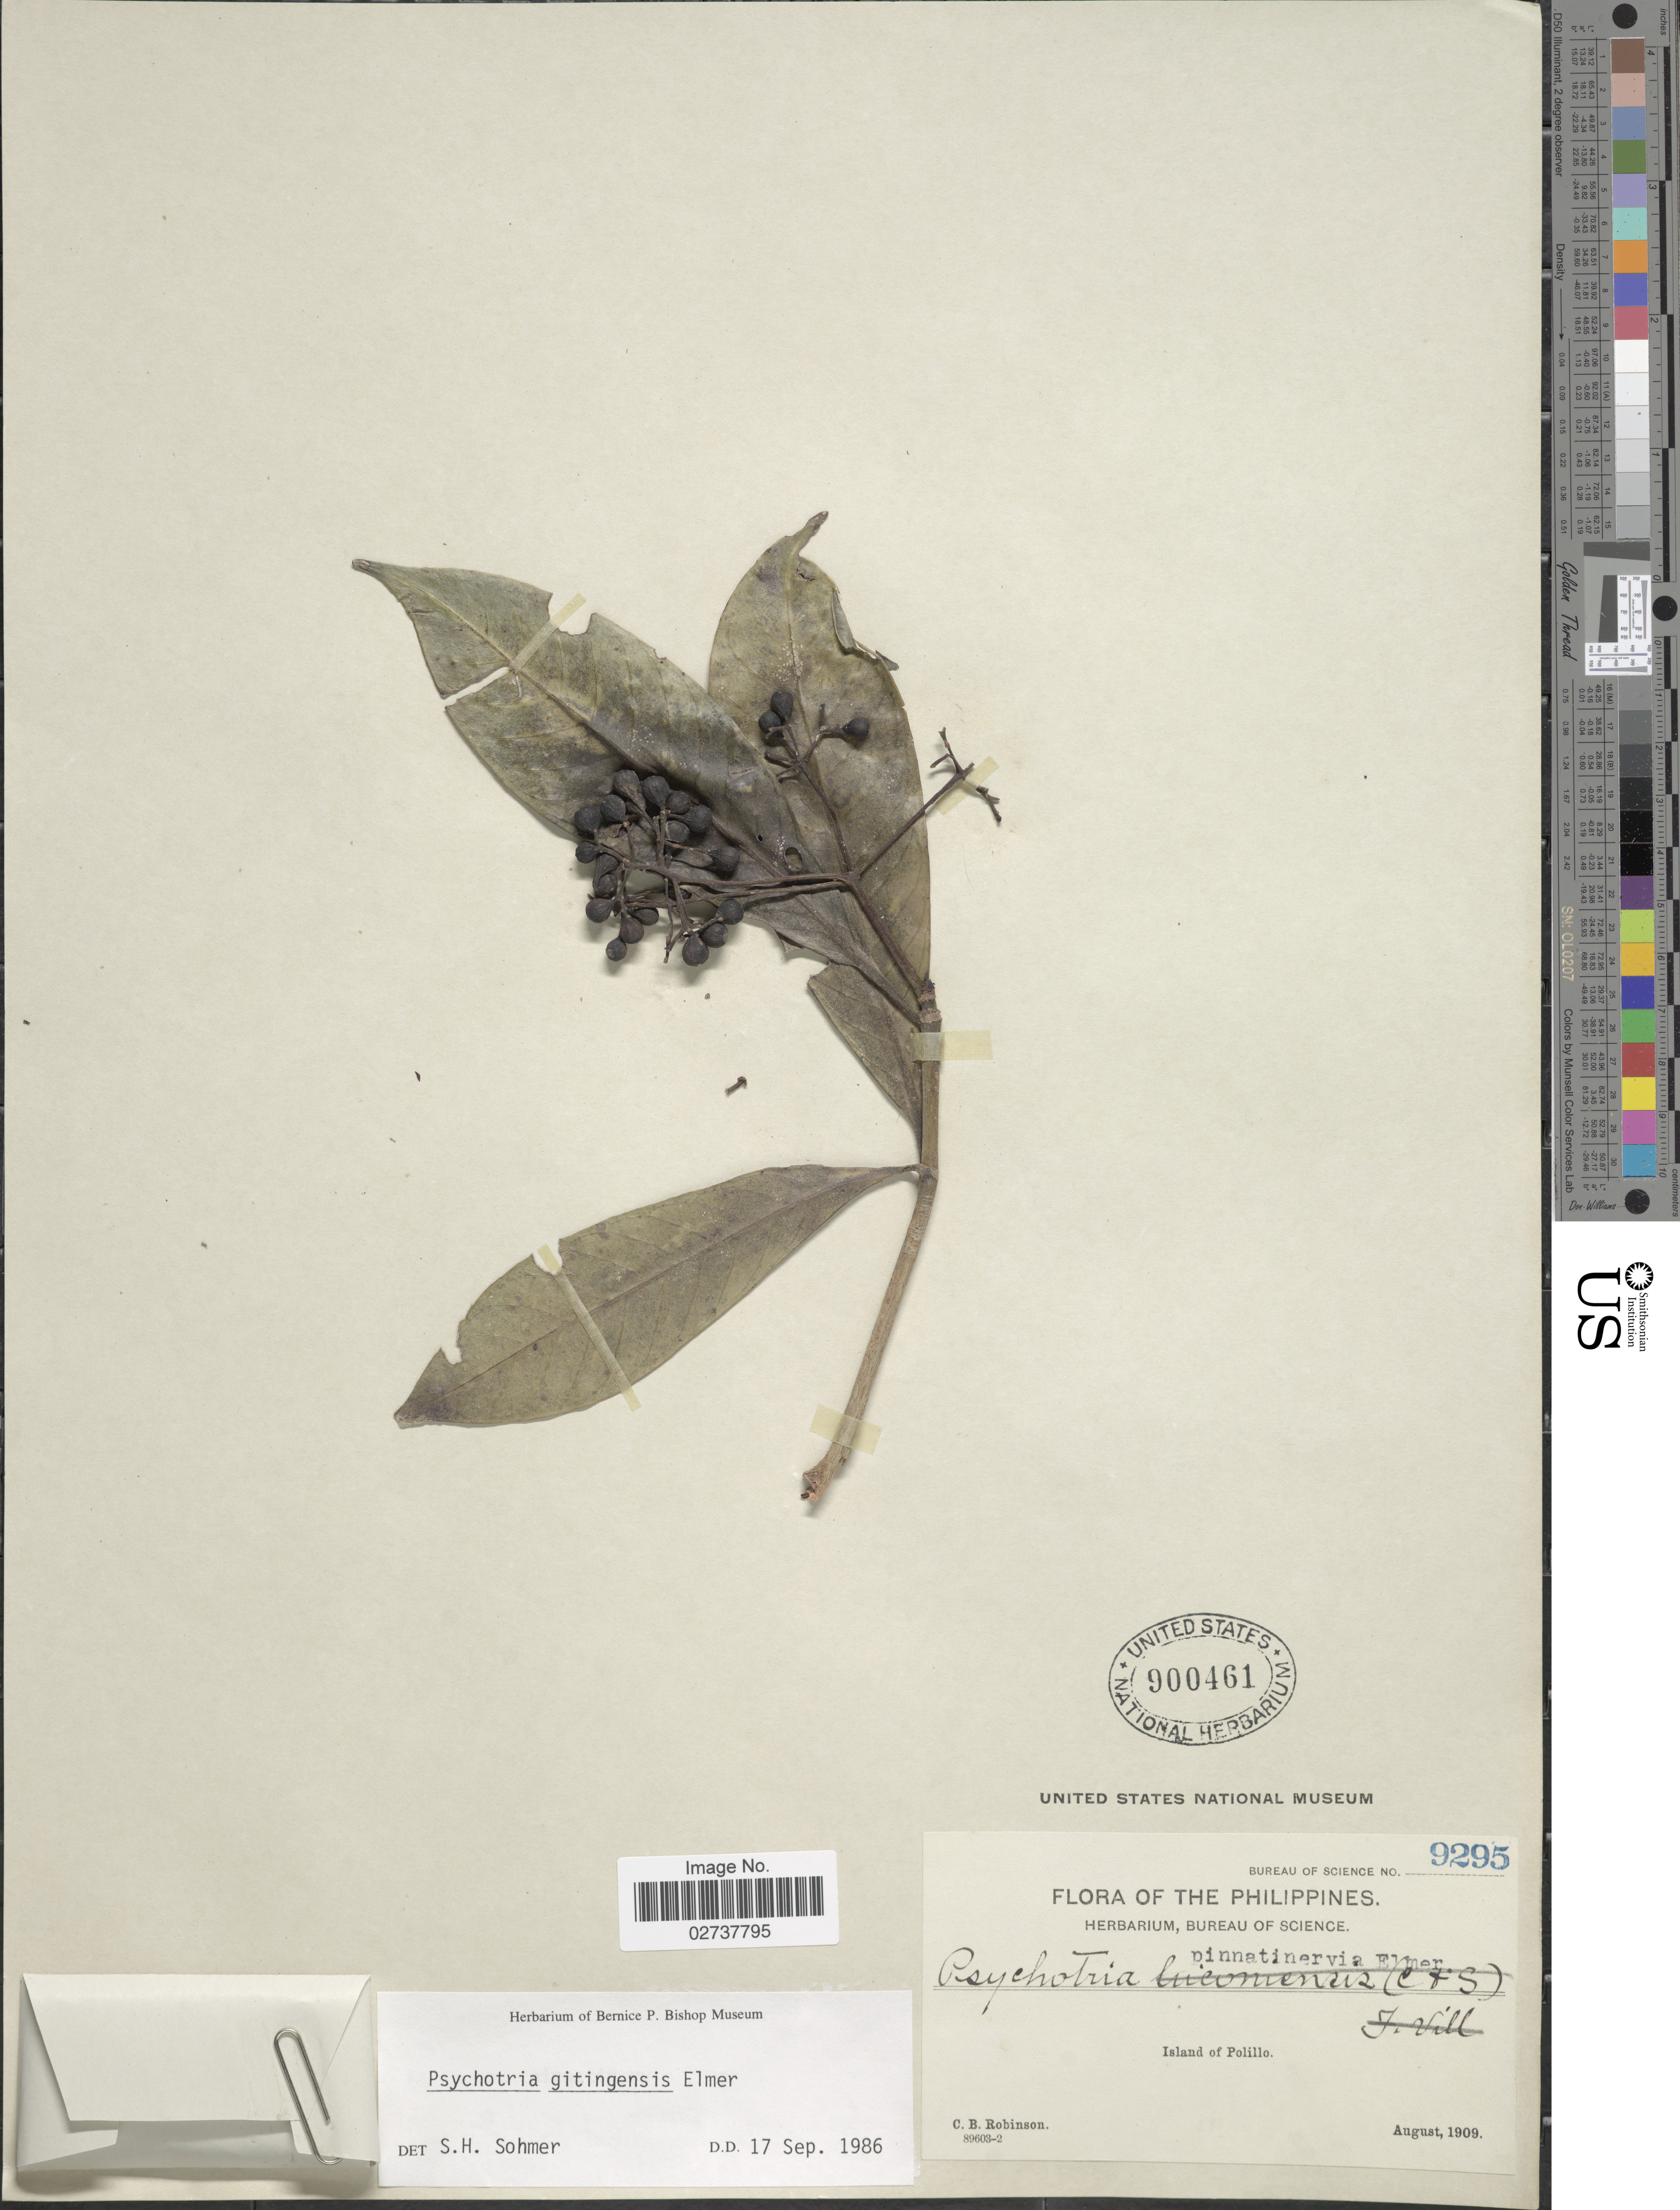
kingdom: Plantae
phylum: Tracheophyta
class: Magnoliopsida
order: Gentianales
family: Rubiaceae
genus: Psychotria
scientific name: Psychotria gitingensis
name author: Elmer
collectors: C. Robinson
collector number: Bureau of Science 9295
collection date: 1909-08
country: Philippines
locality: Island of Polillo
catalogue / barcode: US 900461